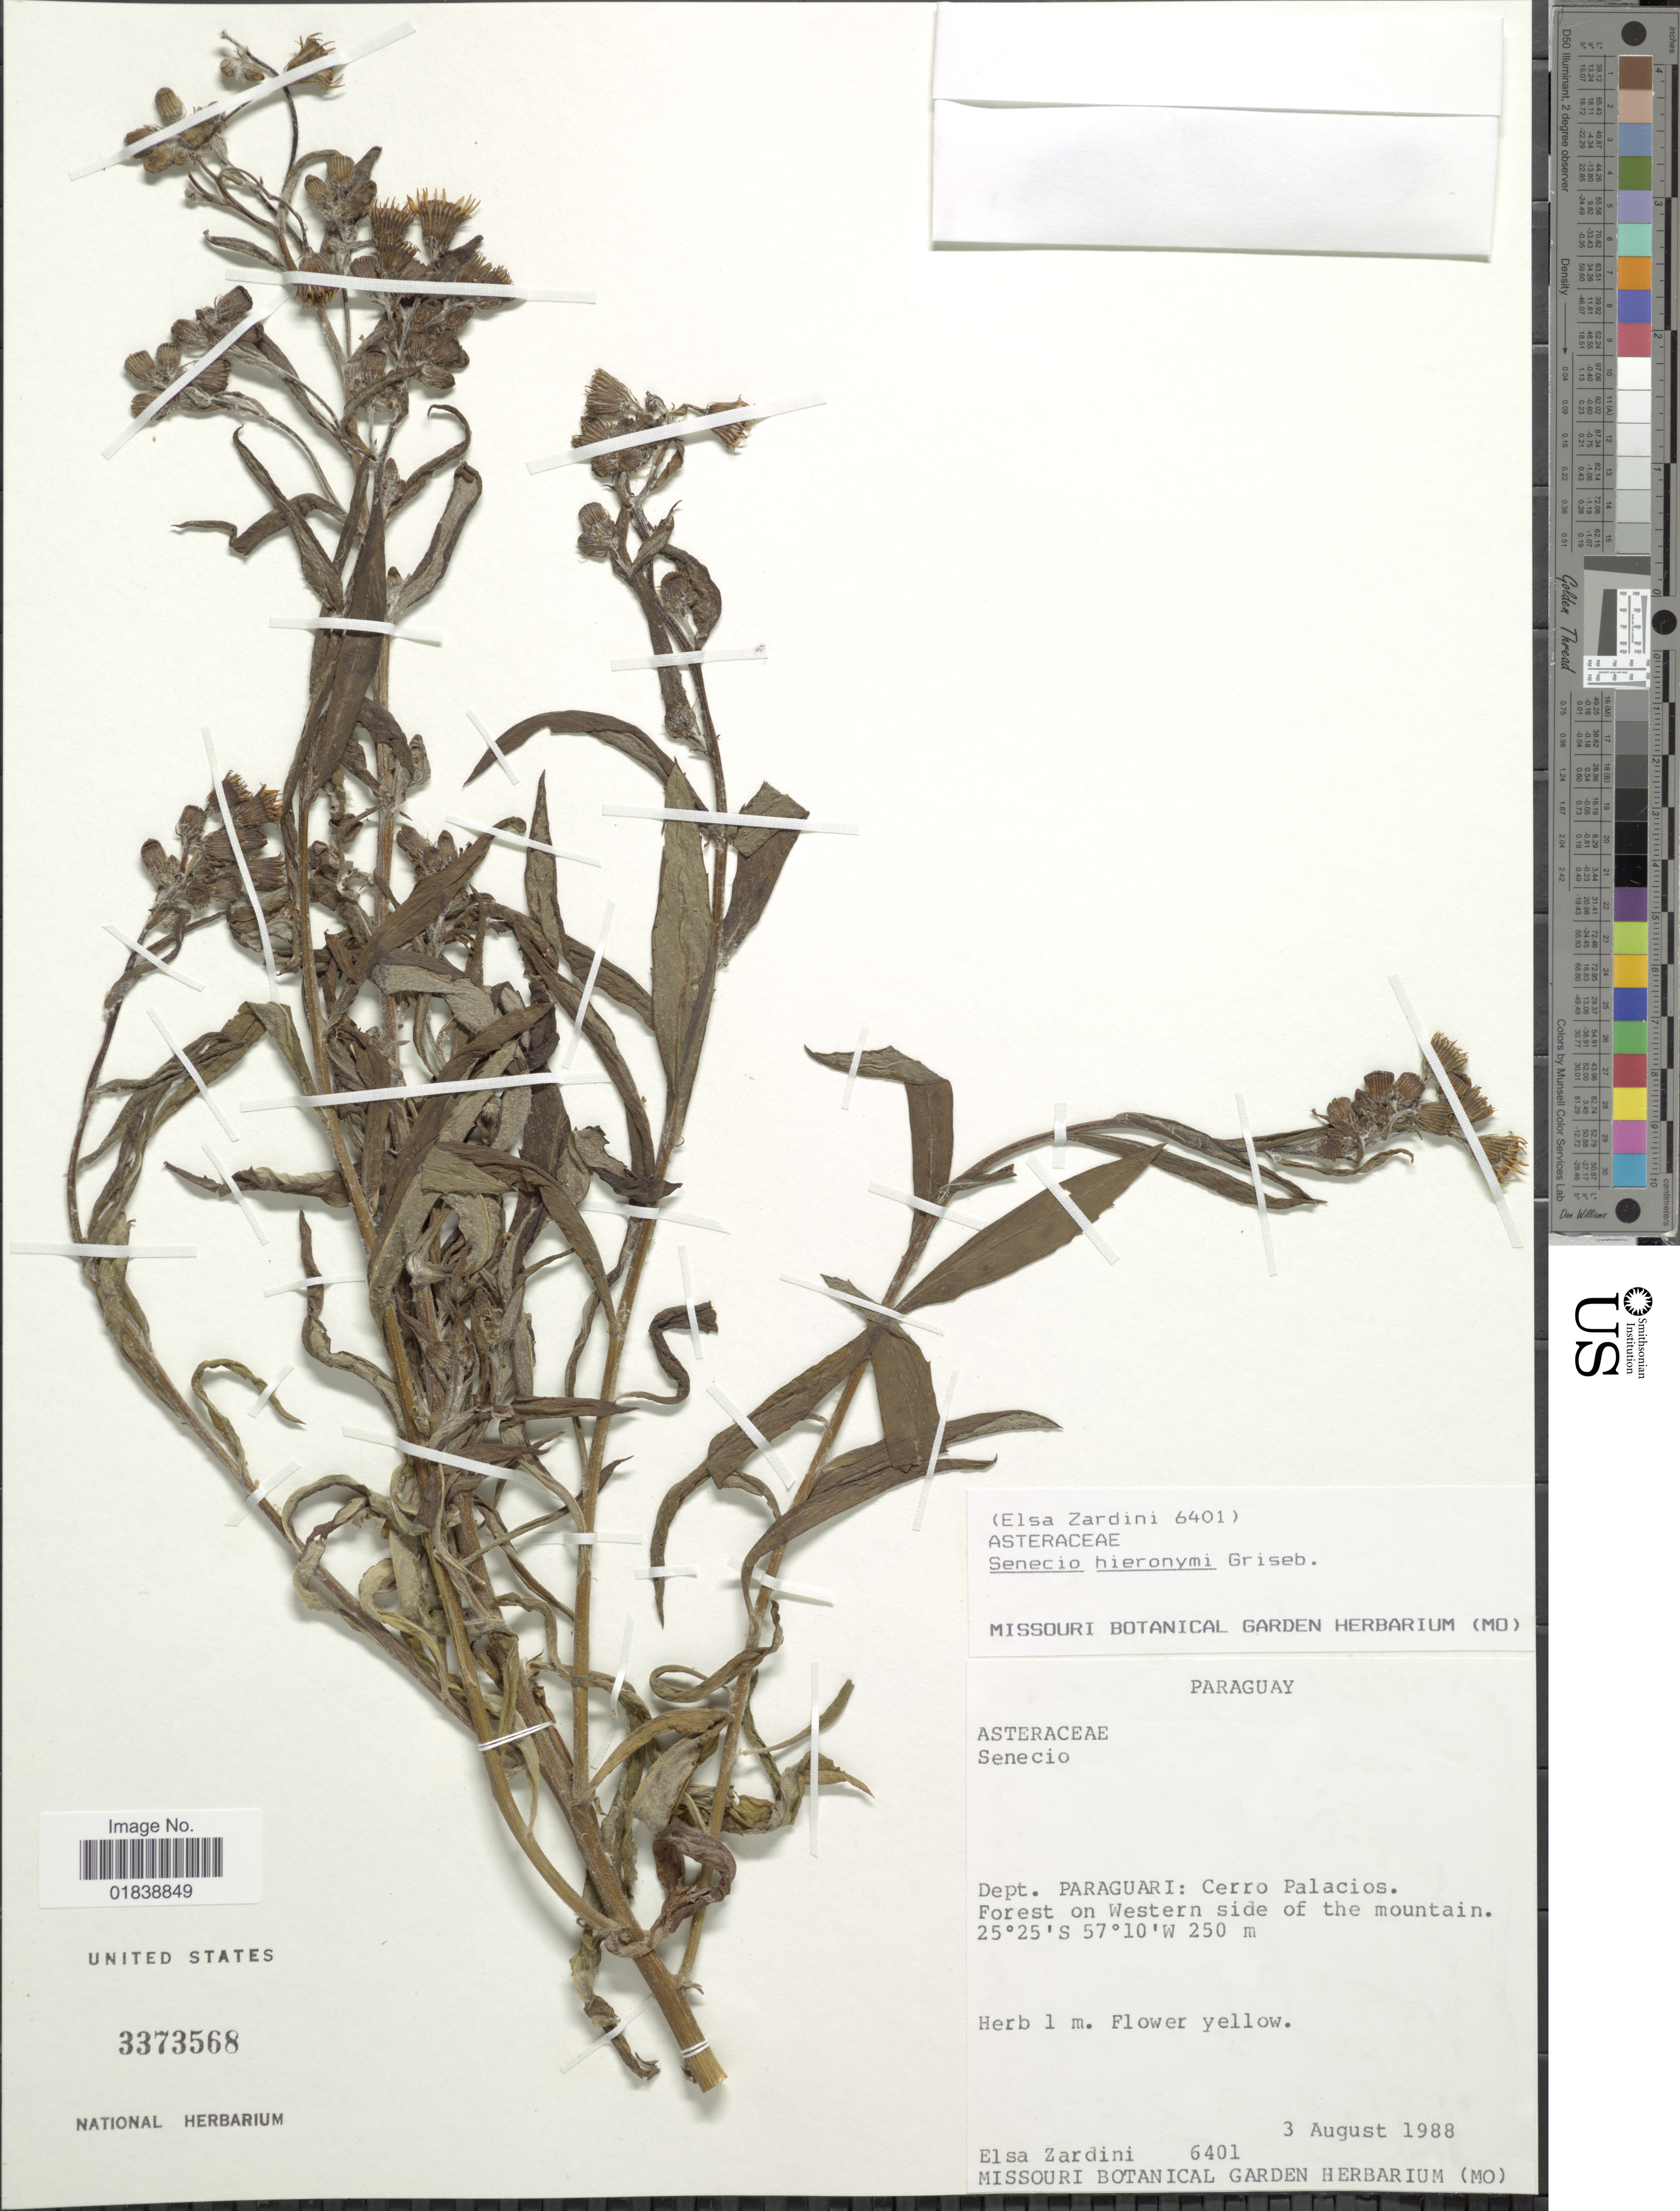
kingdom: Plantae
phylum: Tracheophyta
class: Magnoliopsida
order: Asterales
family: Asteraceae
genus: Senecio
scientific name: Senecio hieronymi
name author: Griseb.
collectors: E. M. Zardini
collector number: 6401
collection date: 1988-08-03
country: Paraguay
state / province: Paraguari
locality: Cerro Palacios, western side of the mountain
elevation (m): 250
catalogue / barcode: US 3373568